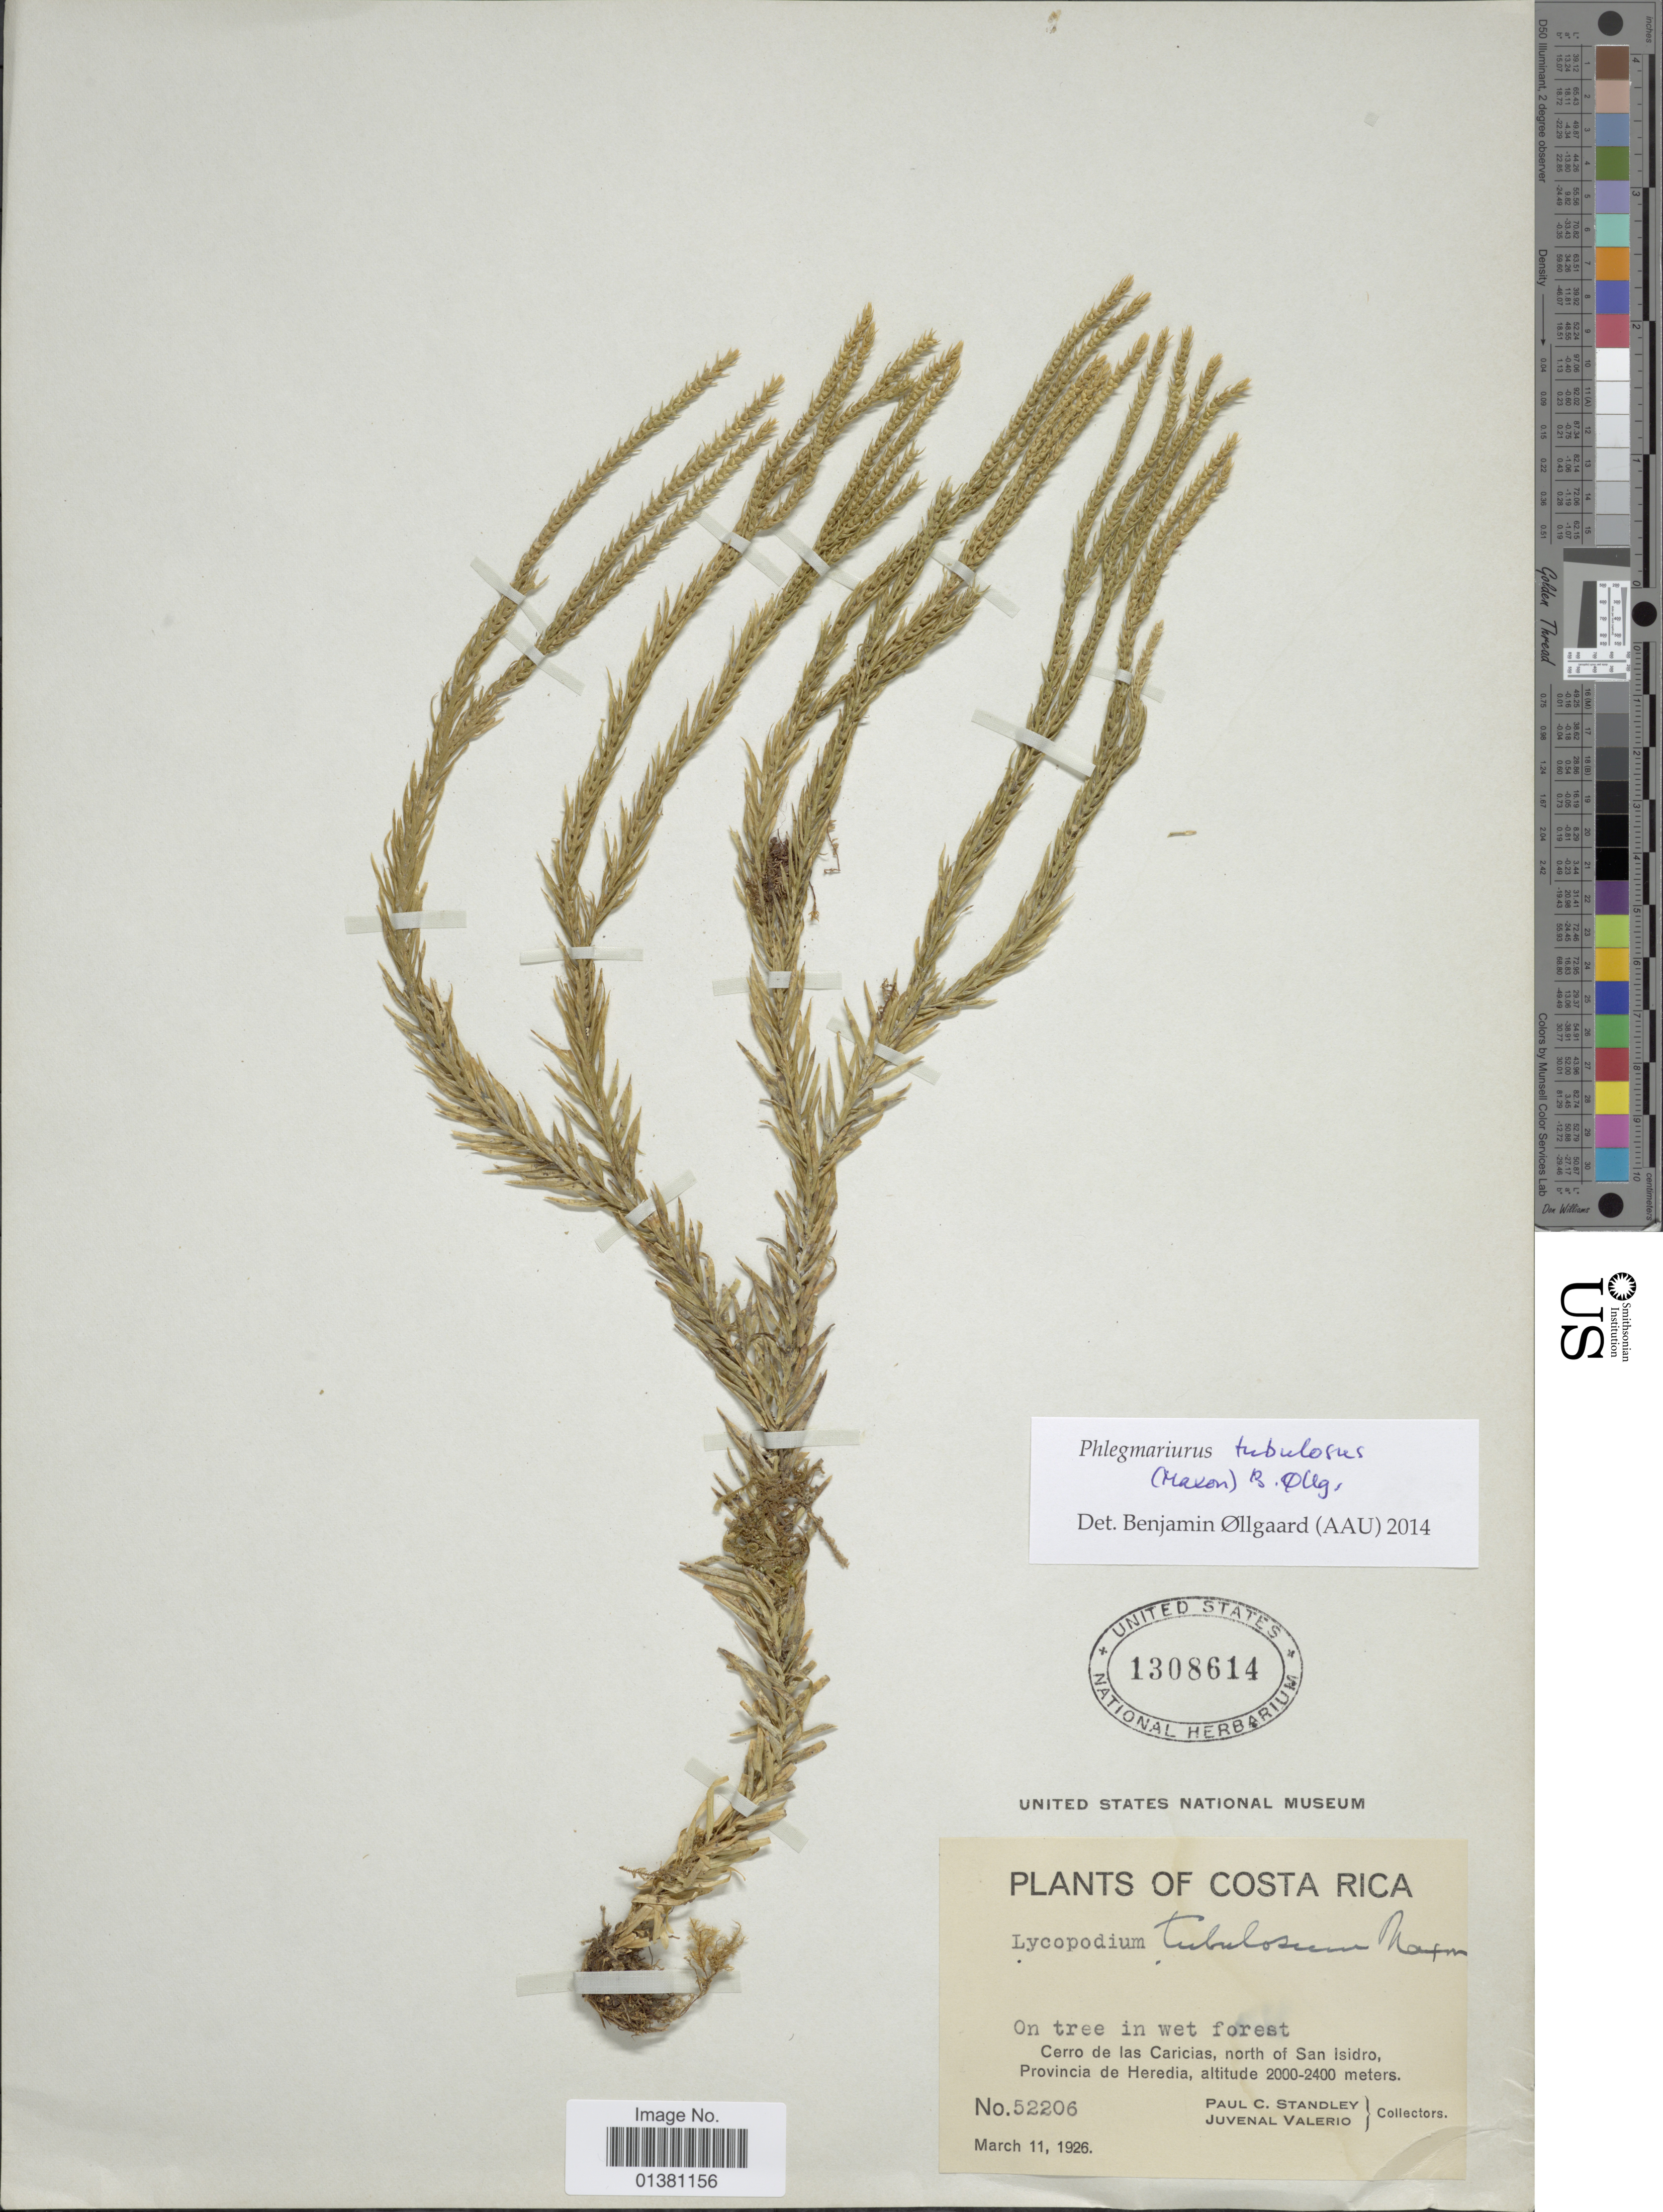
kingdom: Plantae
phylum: Tracheophyta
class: Lycopodiopsida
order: Lycopodiales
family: Lycopodiaceae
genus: Phlegmariurus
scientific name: Phlegmariurus tubulosus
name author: (Maxon) B. Øllg.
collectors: P. C. Standley & J. Valerio R.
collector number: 52206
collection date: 1926-03-11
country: Costa Rica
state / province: Heredia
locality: Cerro de las Caricias, north of San Isidro, provincia de Heredia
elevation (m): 2000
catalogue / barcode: US 1308614